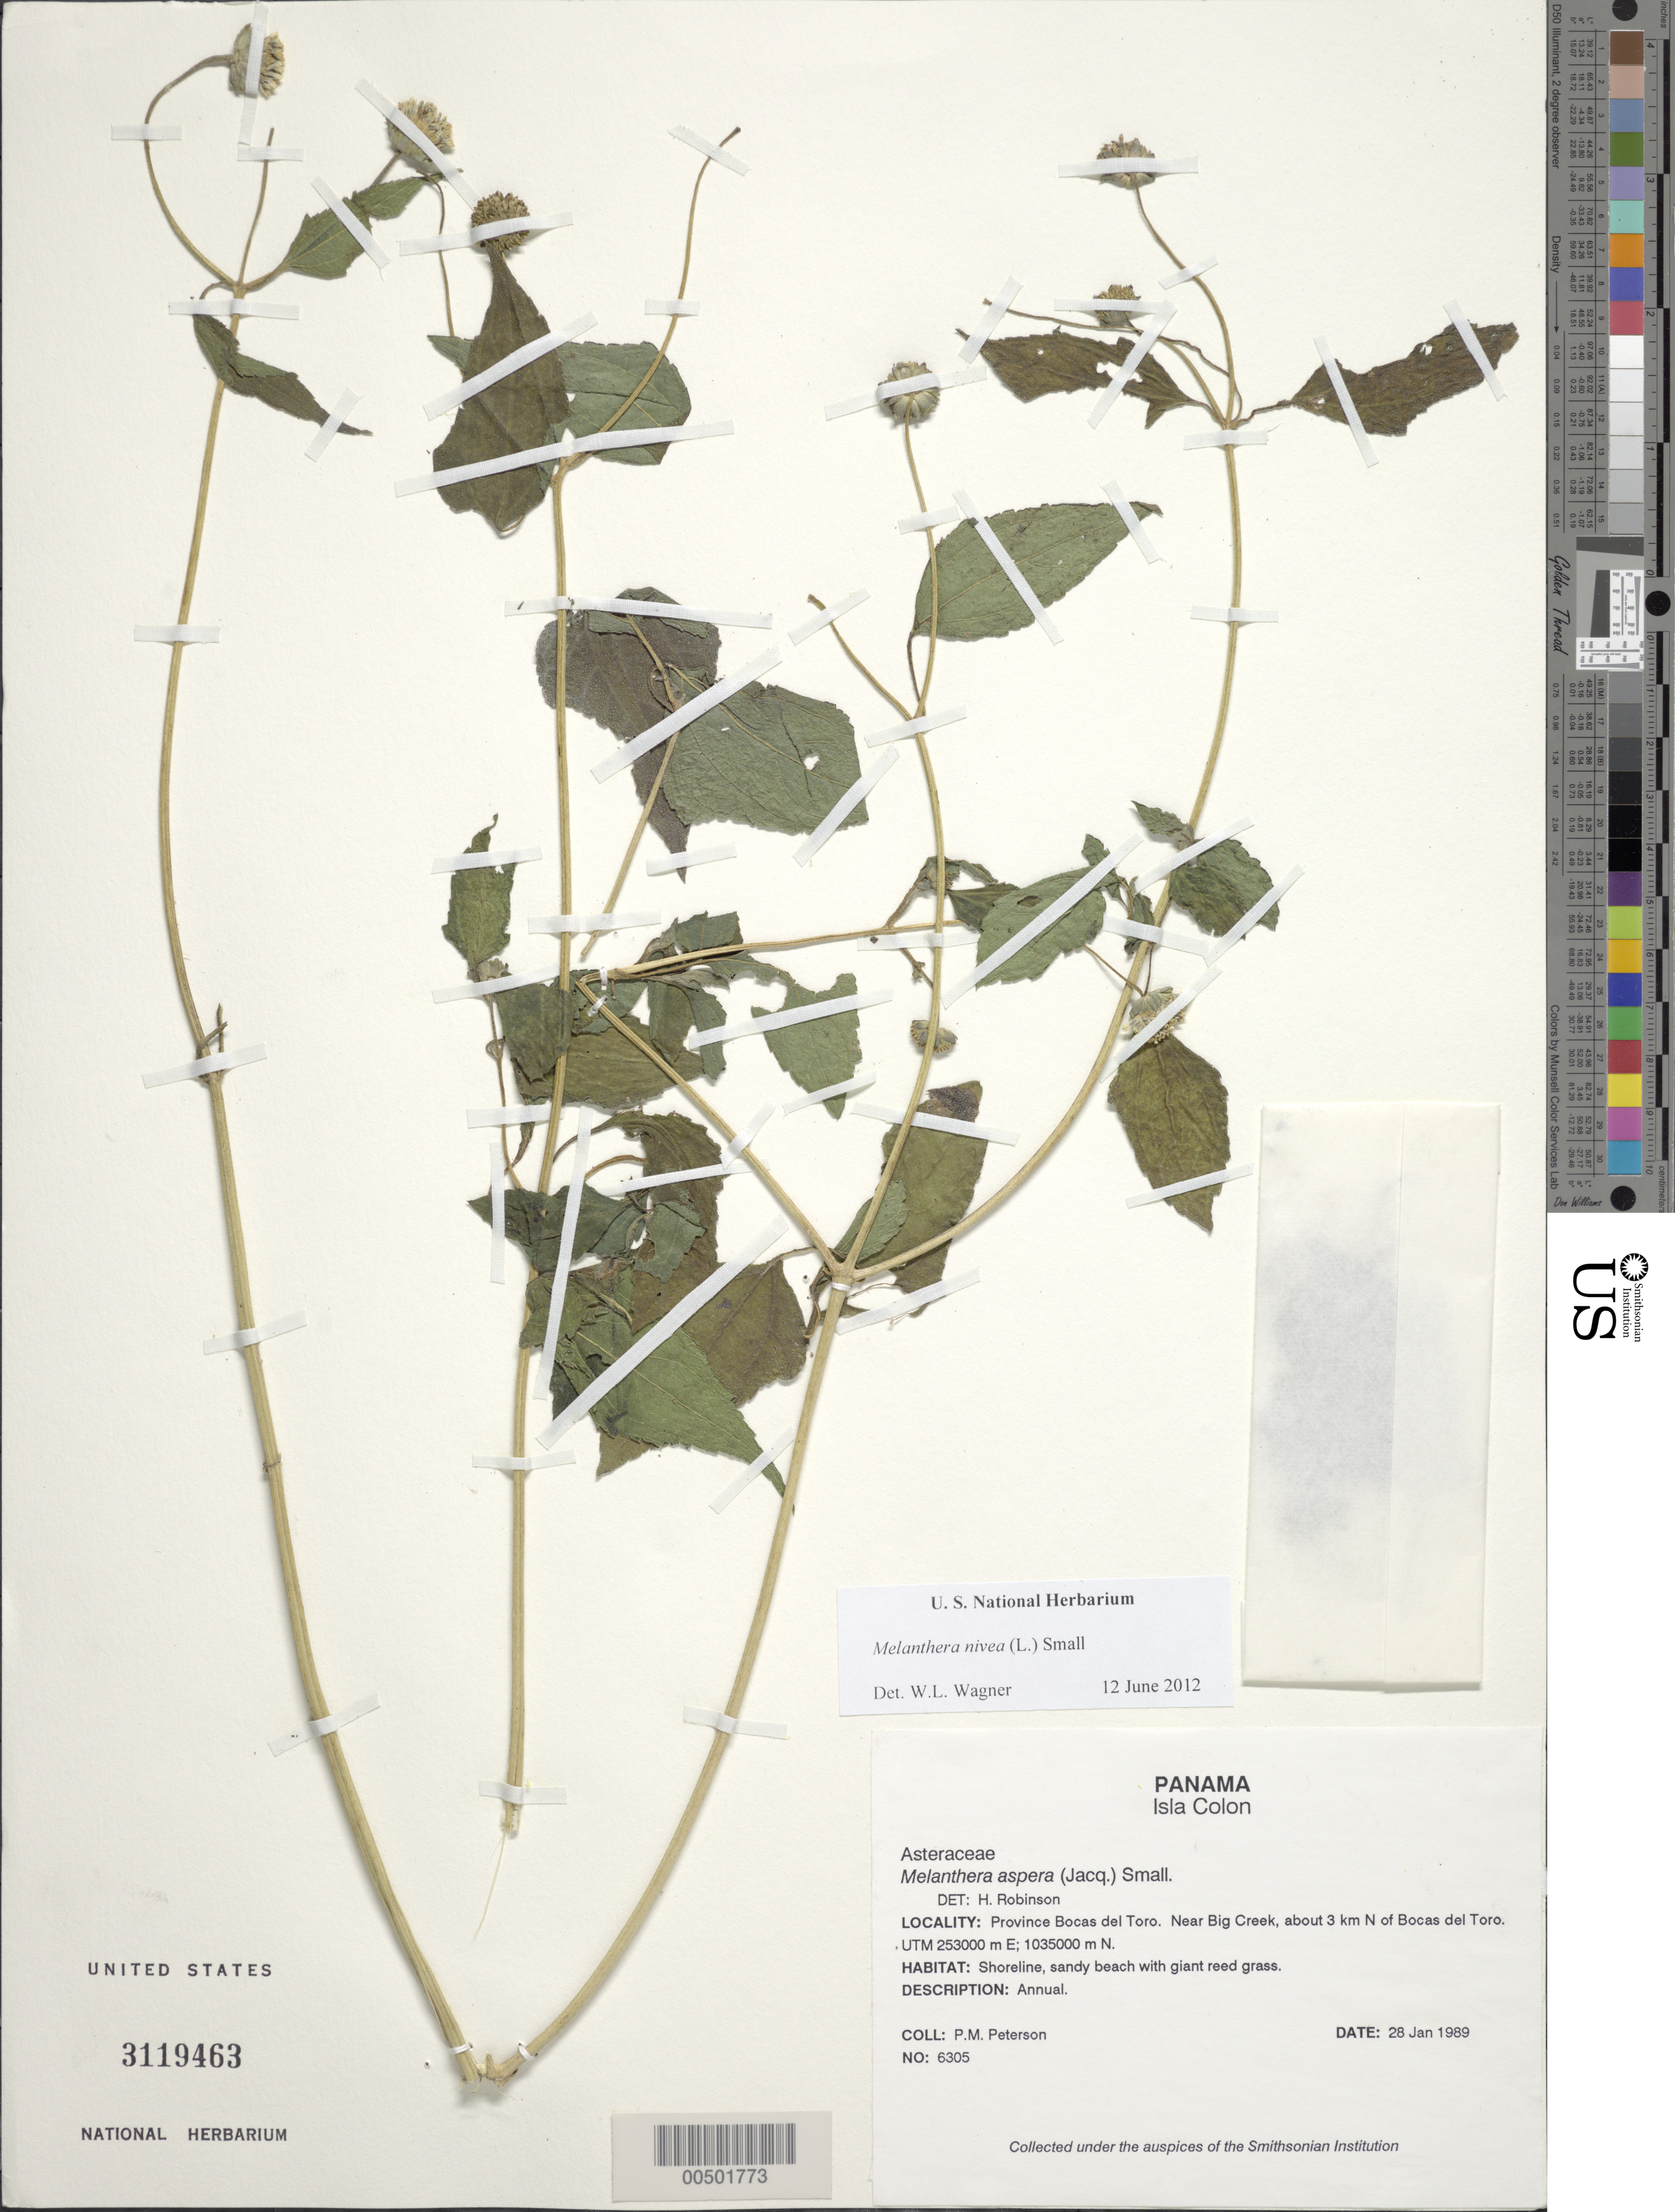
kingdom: Plantae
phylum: Tracheophyta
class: Magnoliopsida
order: Asterales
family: Asteraceae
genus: Melanthera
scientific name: Melanthera nivea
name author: (L.) Small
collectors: P. M. Peterson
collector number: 06305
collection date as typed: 28 Jan 1989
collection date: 1989-01-28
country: Panama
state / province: Bocas del Toro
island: Colón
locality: Isla Colon, near Big Creek, about 3 km N of Bocas del Toro. UTM 253000 m E; 1035000 m N.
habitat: Shoreline, sandy beach with giant reed grass.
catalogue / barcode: US 3119463